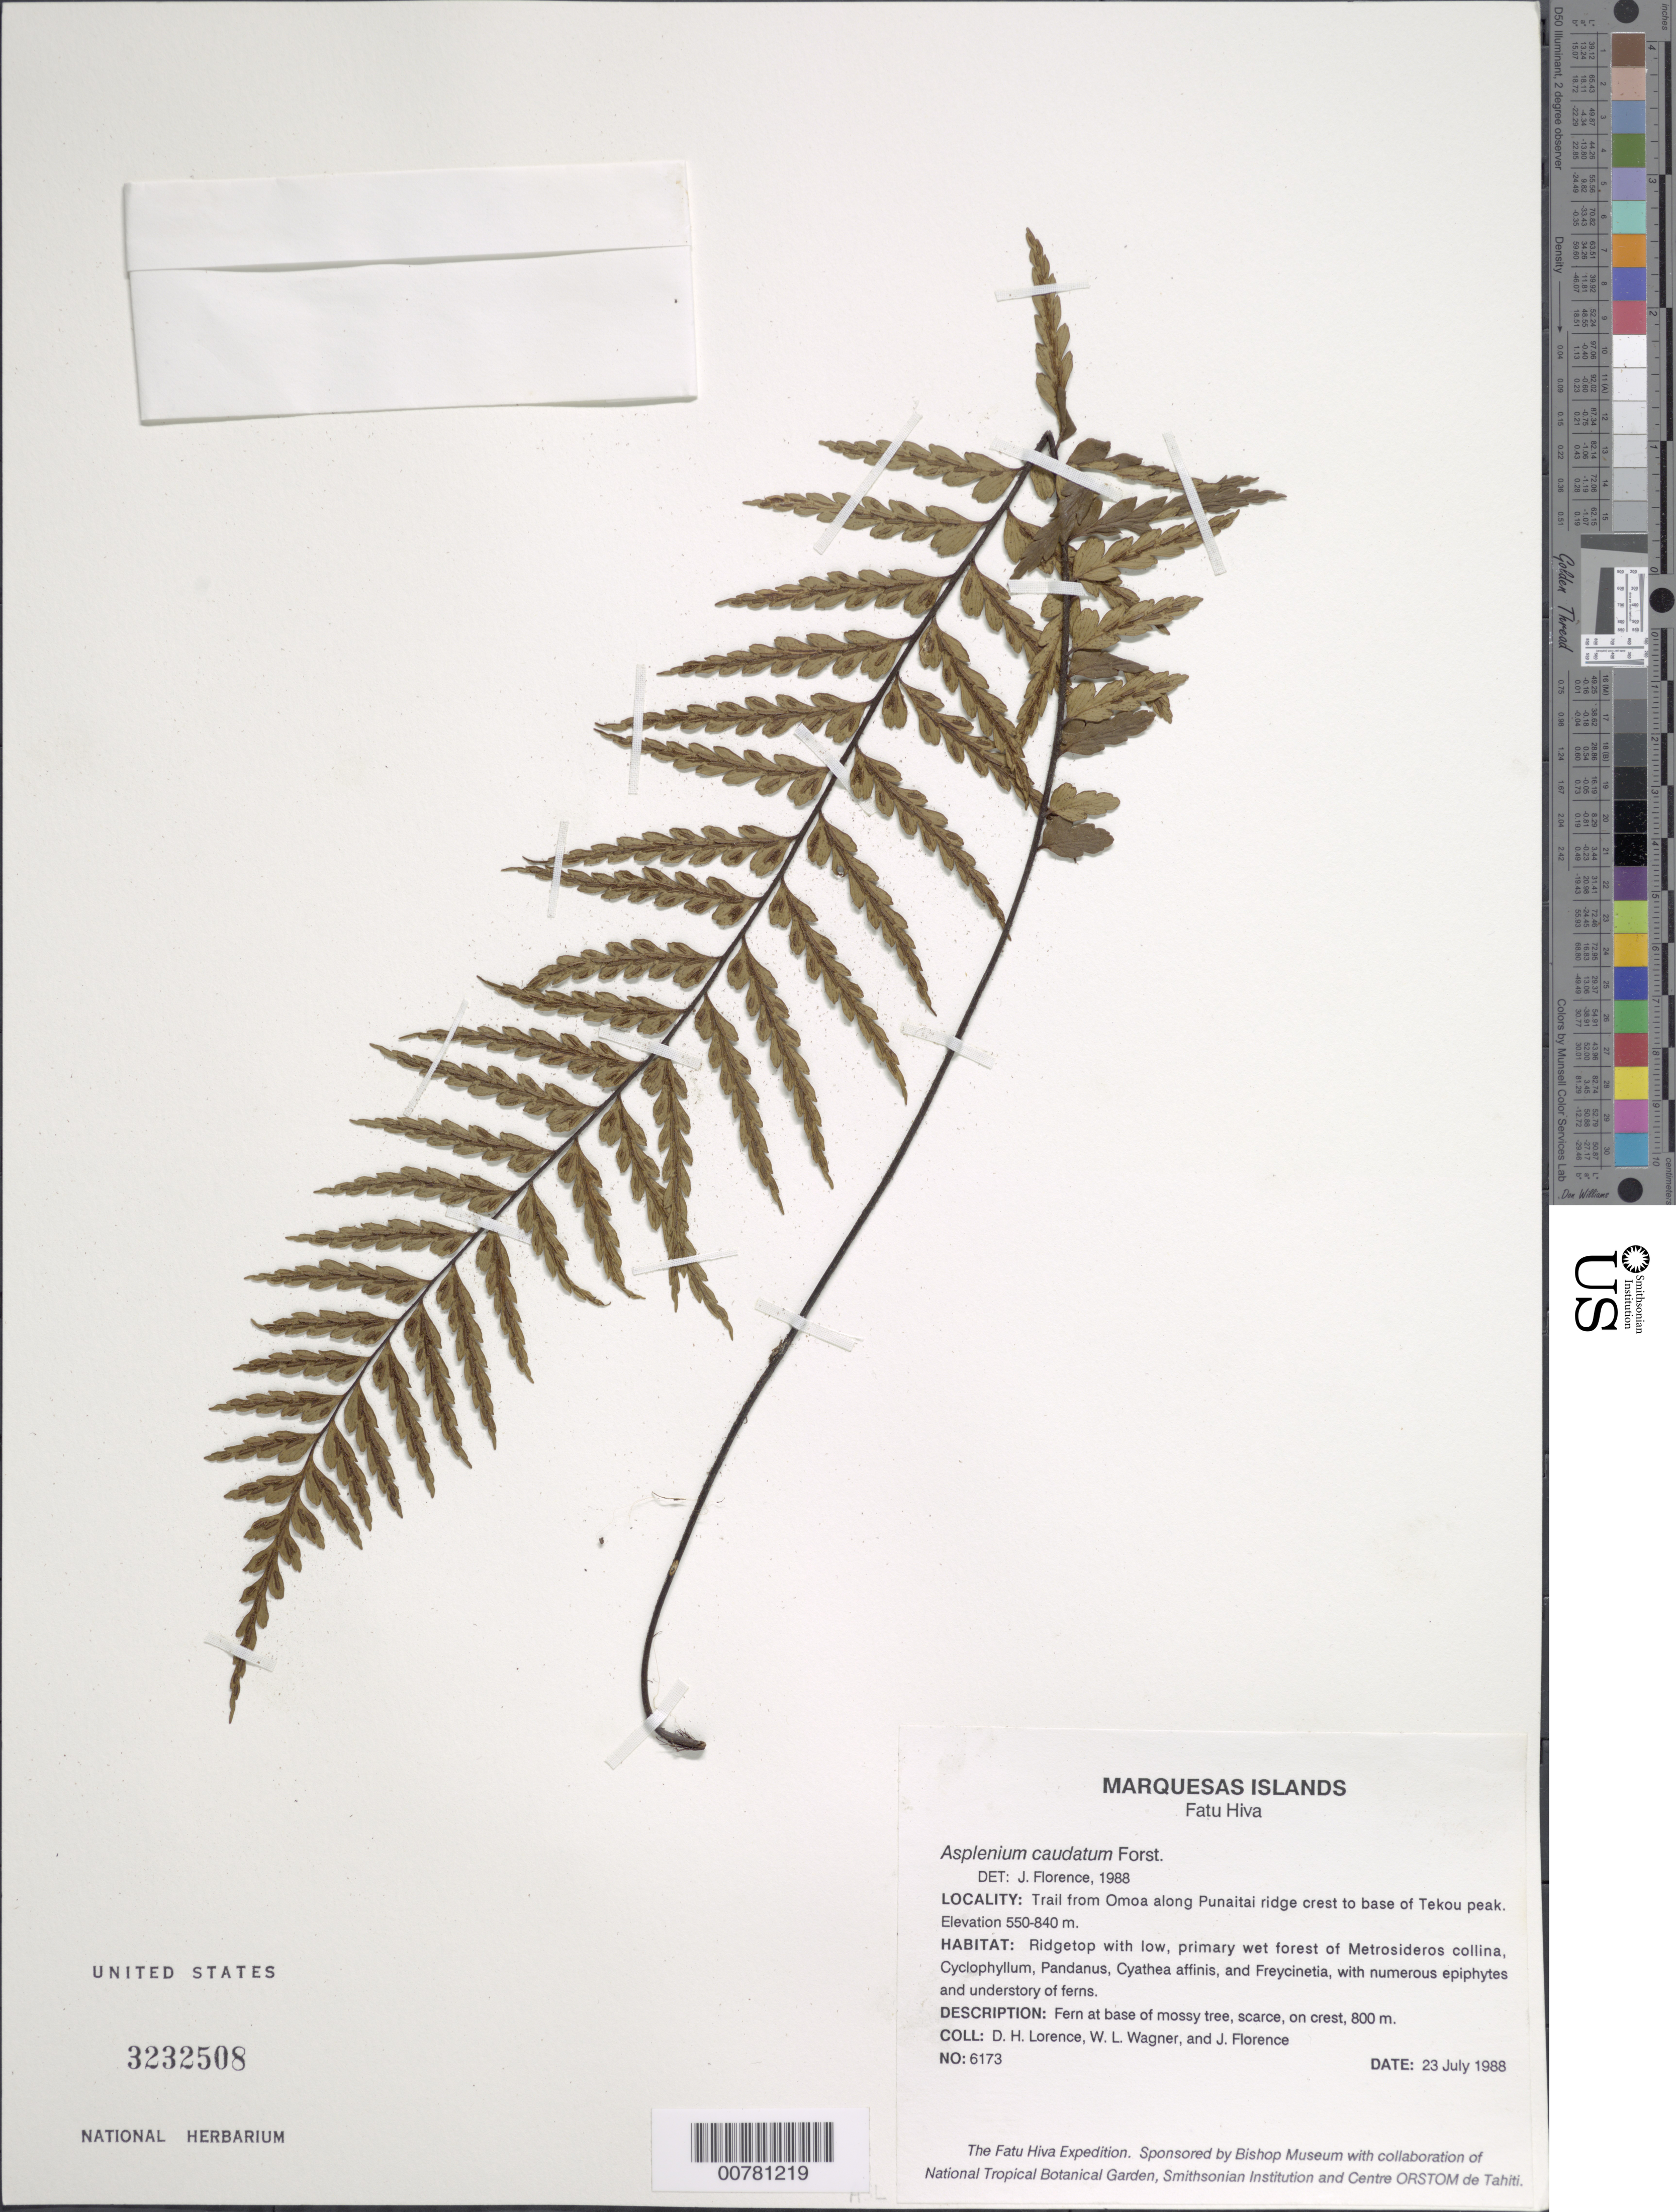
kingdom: Plantae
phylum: Tracheophyta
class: Polypodiopsida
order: Polypodiales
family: Aspleniaceae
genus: Asplenium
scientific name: Asplenium horridum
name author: Kaulf.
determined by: Wagner, W. L., (BOT), Smithsonian Institution - National Museum of Natural History (UNITED STATES)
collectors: D. Lorence, W. L. Wagner & J. Florence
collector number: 6173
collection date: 1988-07-23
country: French Polynesia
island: Fatu Hiva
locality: Trail from 'Omo'a along Punaitai ridge crest to base of Tekou peak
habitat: Ridgetop with low, primary wet forest. At base of mossy tree, scarce, on crest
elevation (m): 800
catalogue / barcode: US 3232508